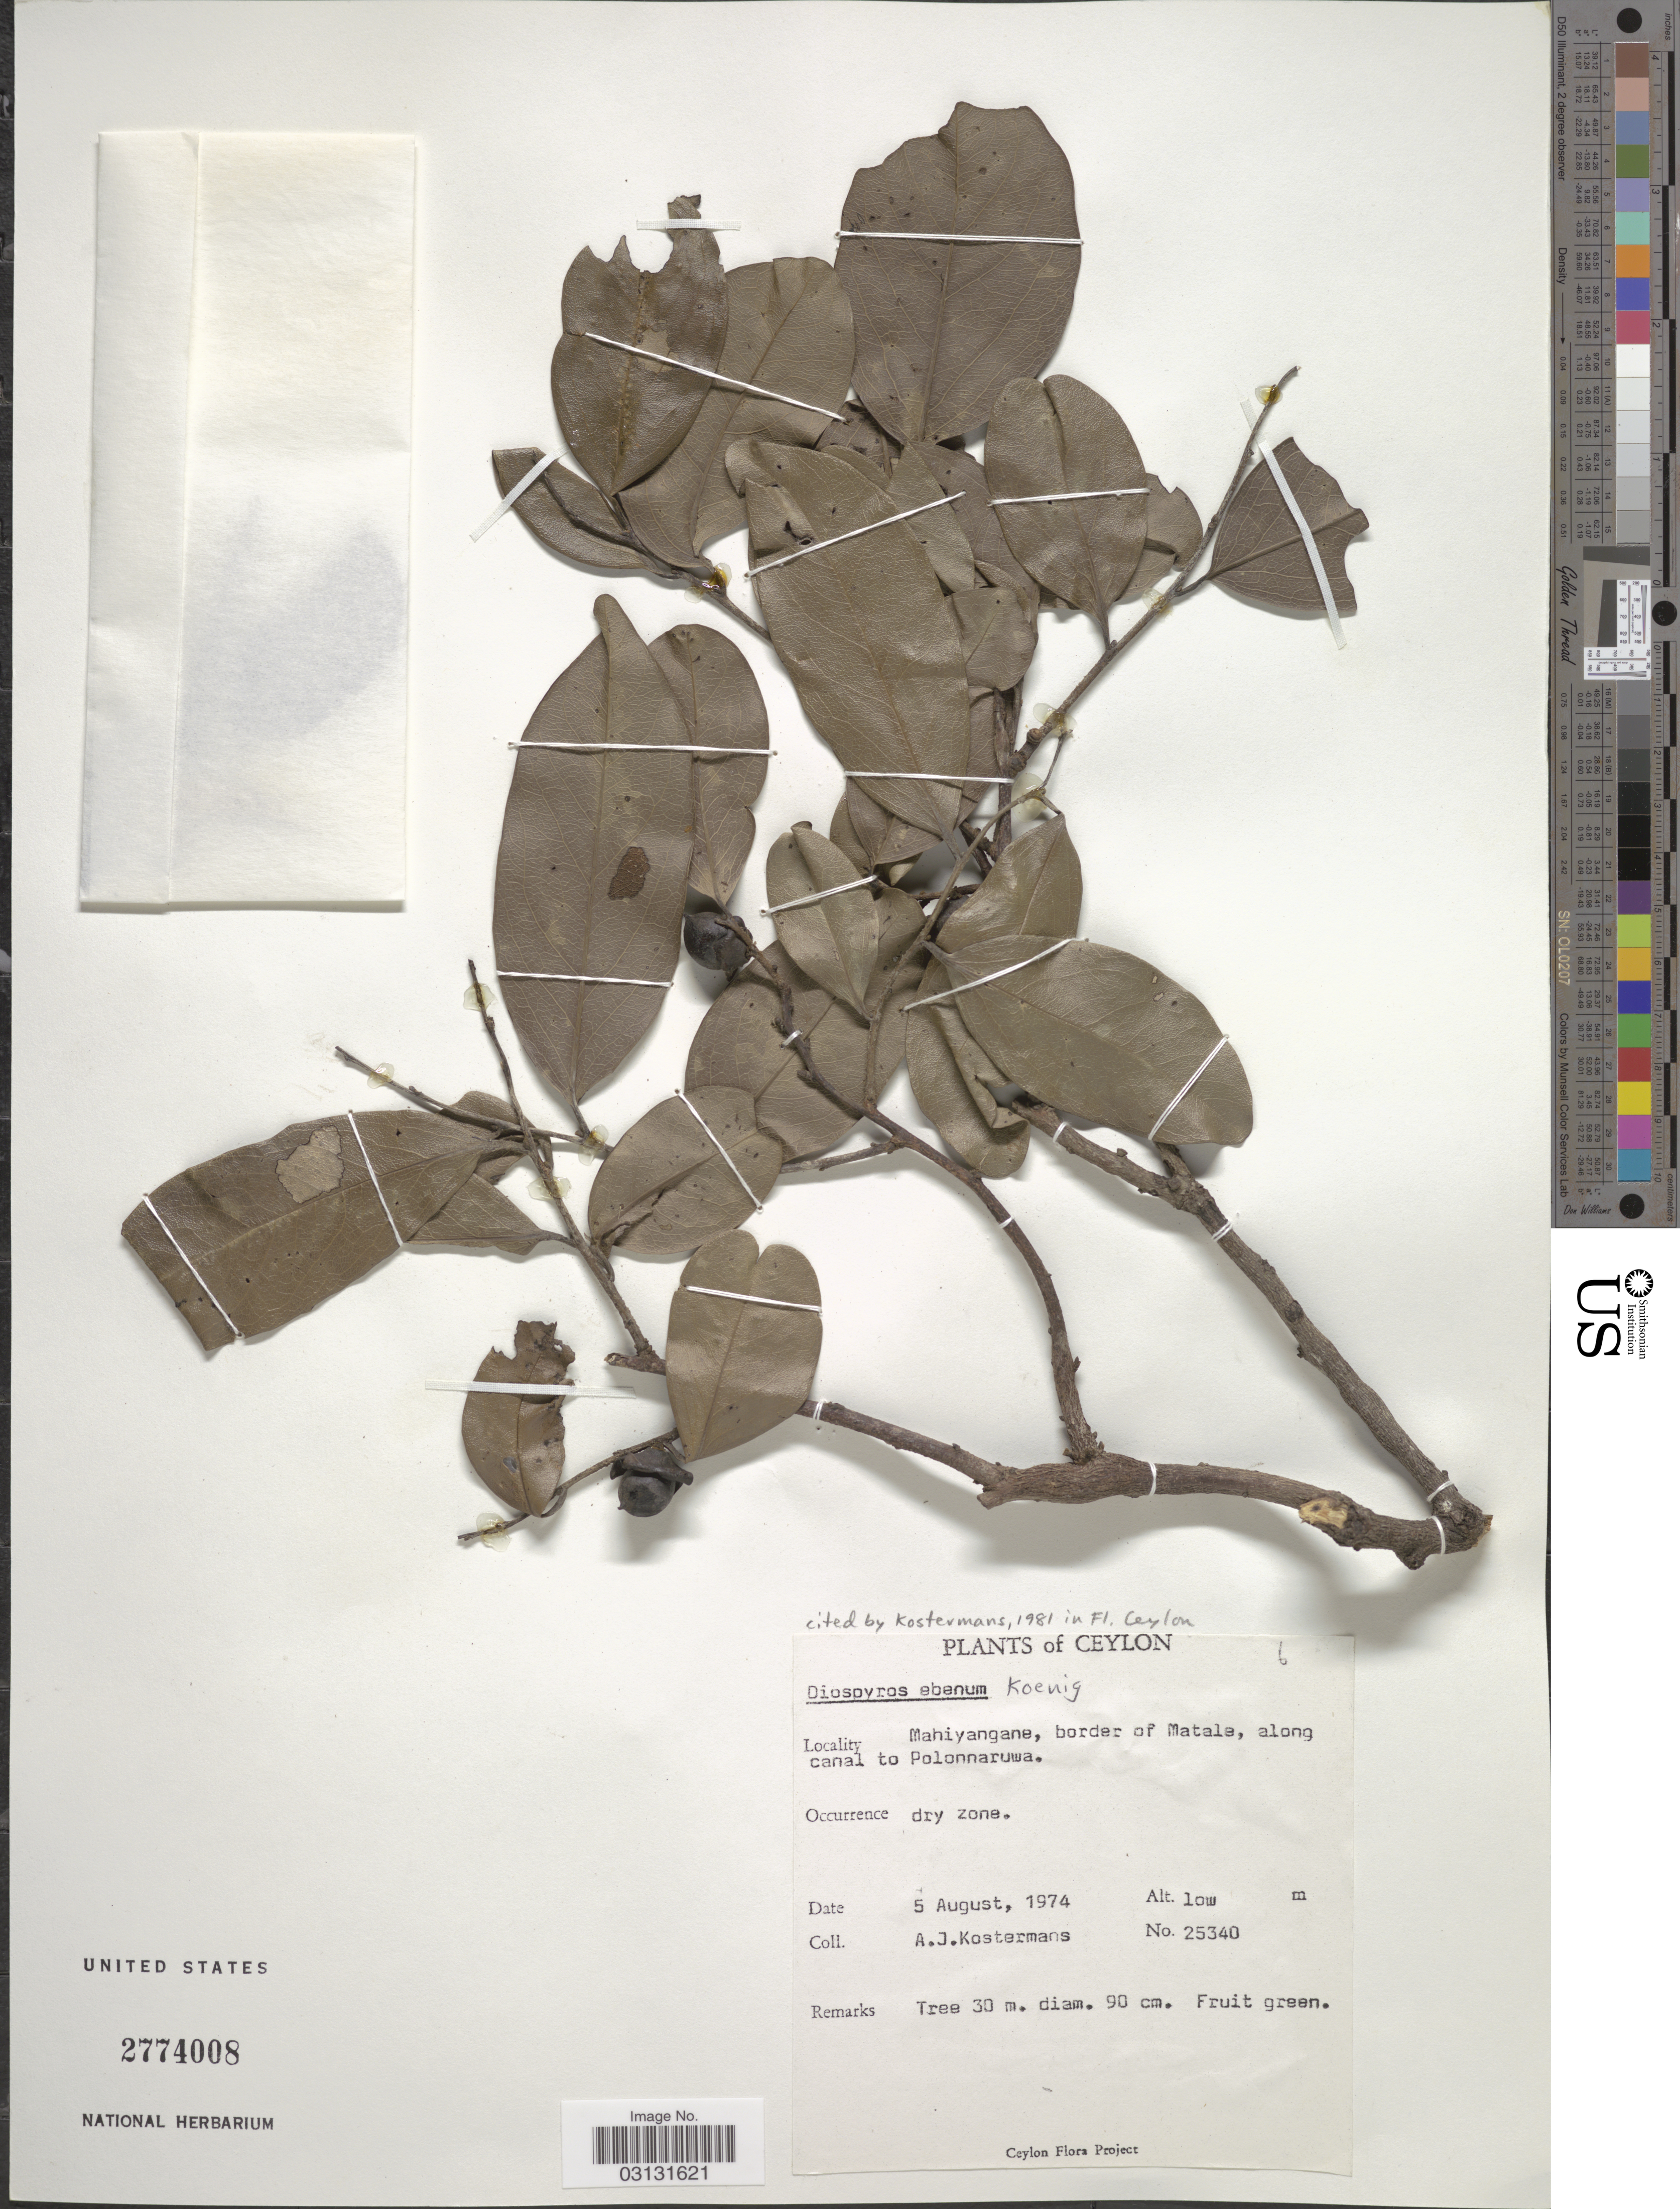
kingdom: Plantae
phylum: Tracheophyta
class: Magnoliopsida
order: Ericales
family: Ebenaceae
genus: Diospyros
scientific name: Diospyros ebenum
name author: J. Koenig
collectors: A. J. G. Kostermans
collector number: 25340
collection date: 1974-08-05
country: Sri Lanka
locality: Ceylon. Mahiyangane, border of Matale, along canal to Polonnaruwa.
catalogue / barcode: US 2774008